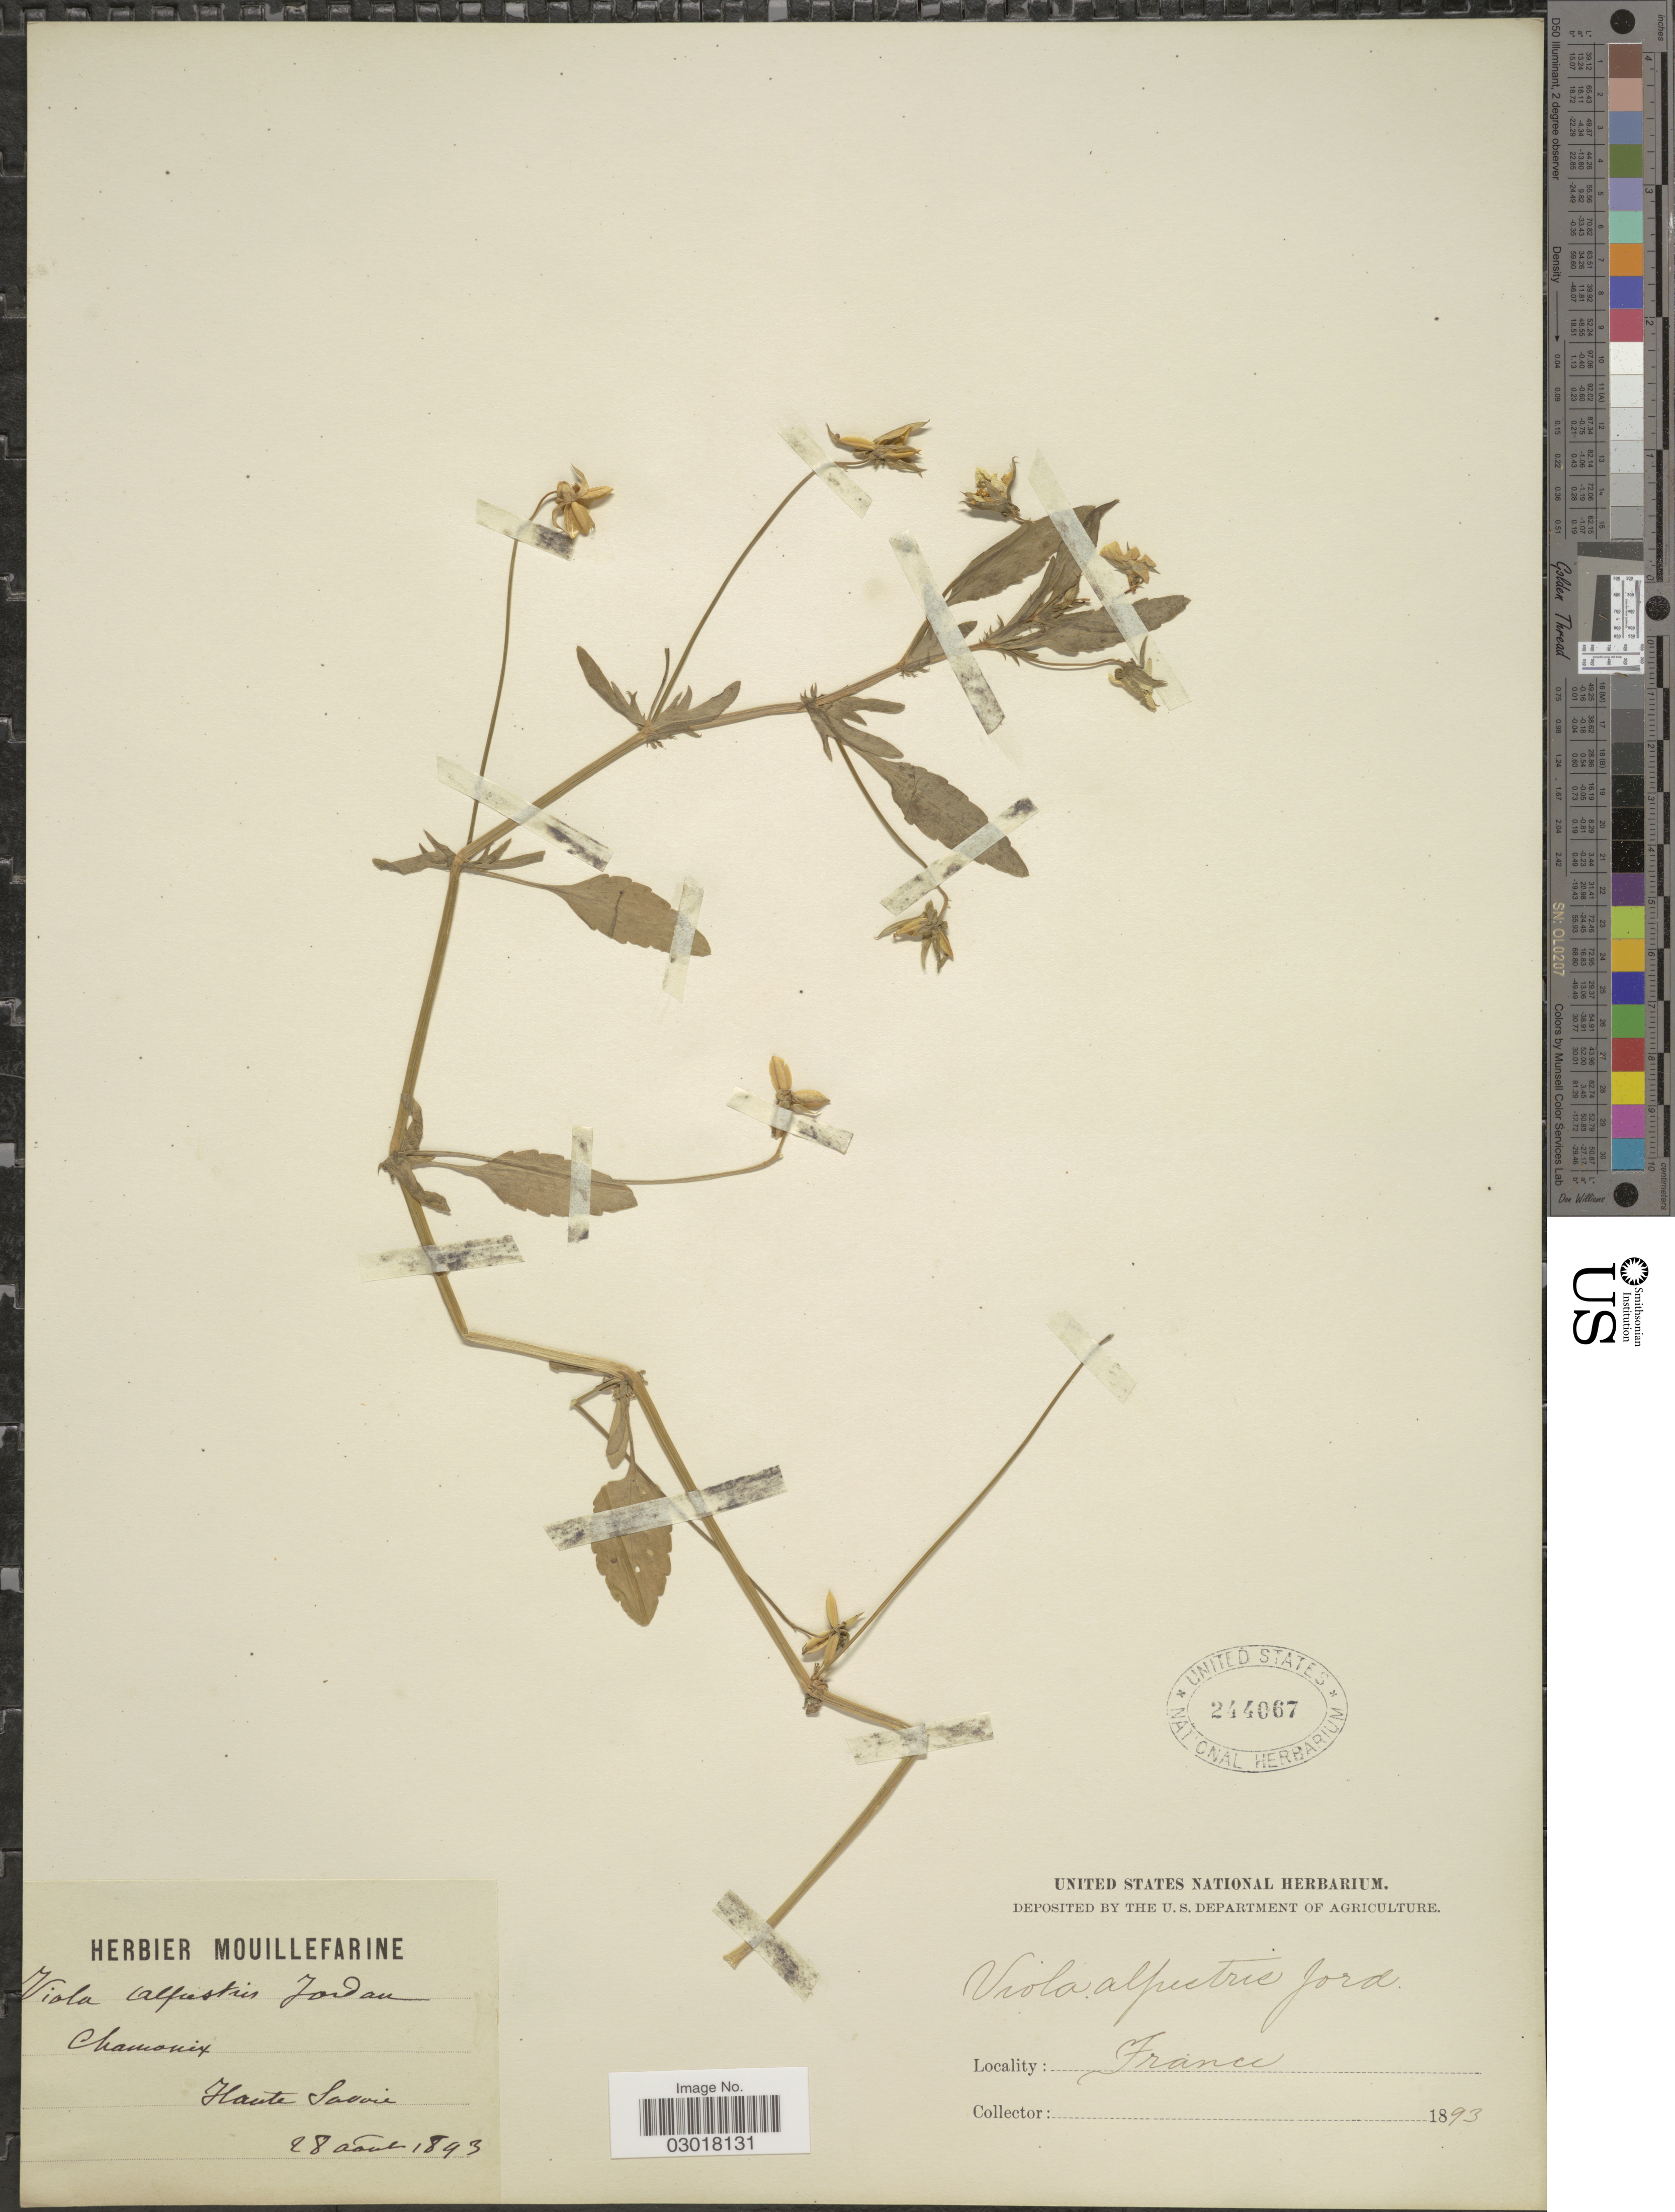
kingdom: Plantae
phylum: Tracheophyta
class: Magnoliopsida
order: Malpighiales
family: Violaceae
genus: Viola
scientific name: Viola alpestris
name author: Jord.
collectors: ex herb. Mouillefarine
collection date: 1893-08-28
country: France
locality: Haute Savoie.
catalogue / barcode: US 244067